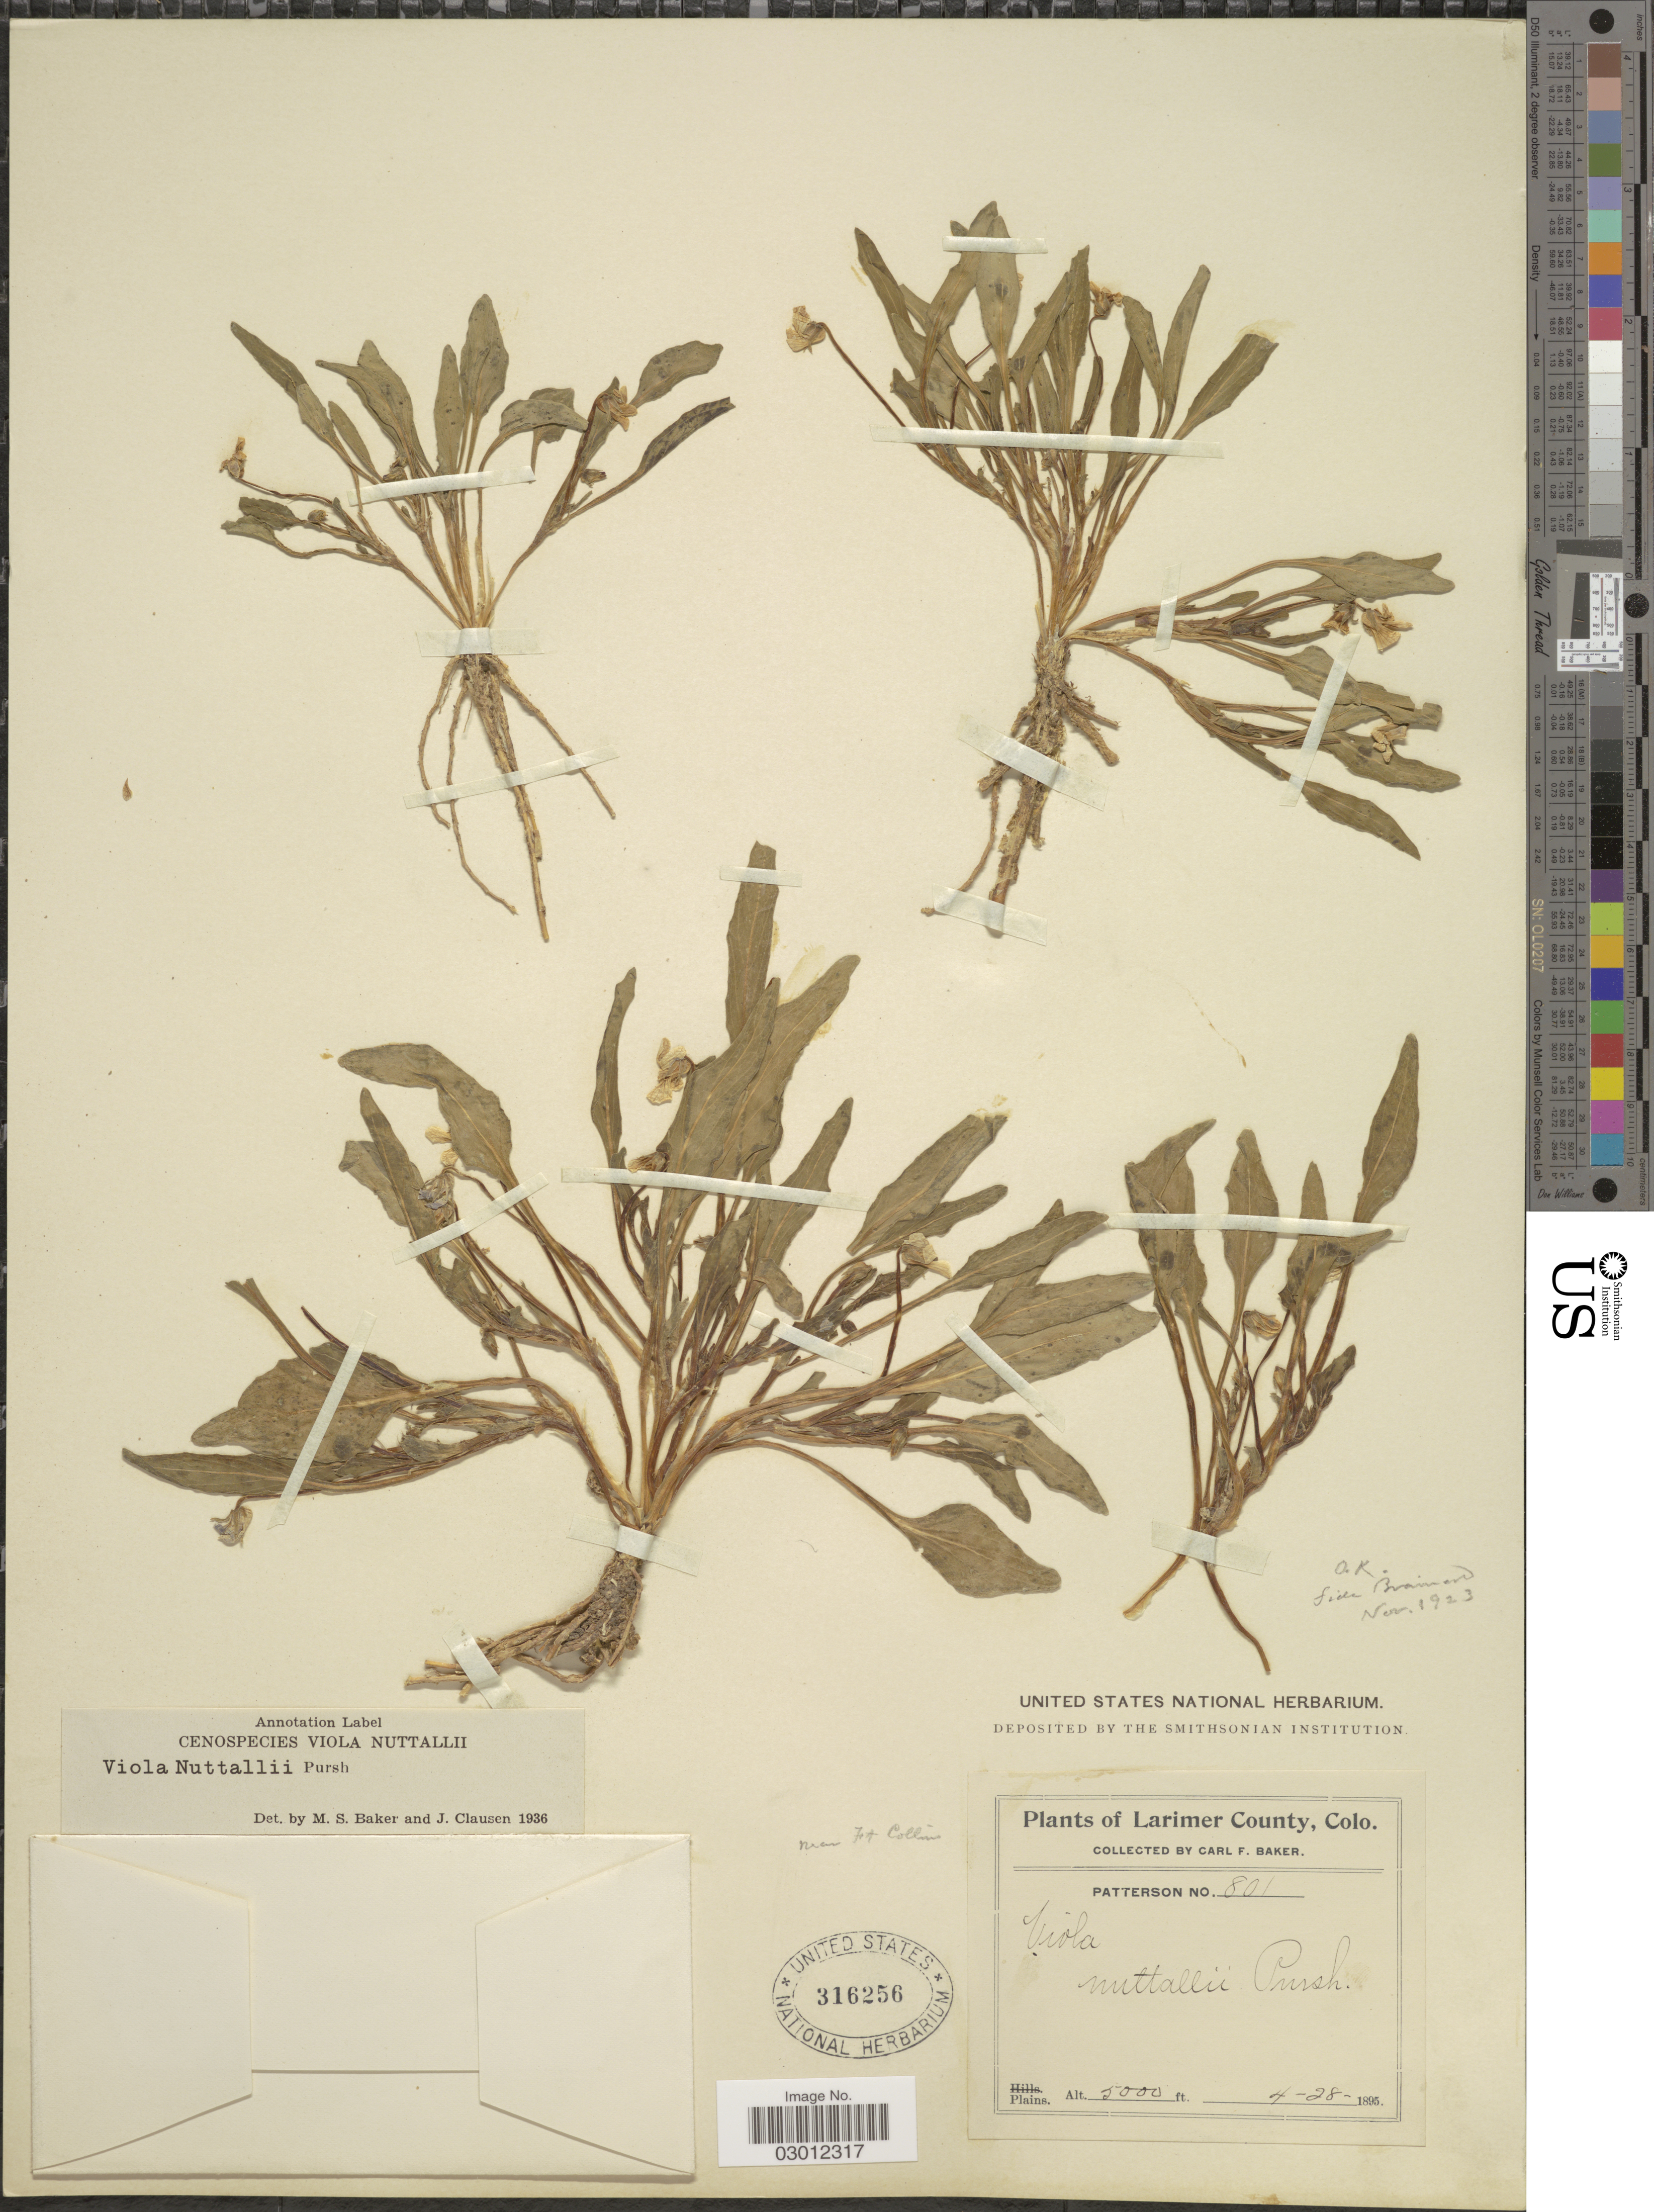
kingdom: Plantae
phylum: Tracheophyta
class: Magnoliopsida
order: Malpighiales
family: Violaceae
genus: Viola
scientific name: Viola nuttallii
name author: Pursh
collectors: C. F. Baker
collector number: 801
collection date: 1895-04-28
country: United States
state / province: Colorado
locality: Larimer County. Near Ft. Collins.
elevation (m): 1524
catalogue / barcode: US 316256